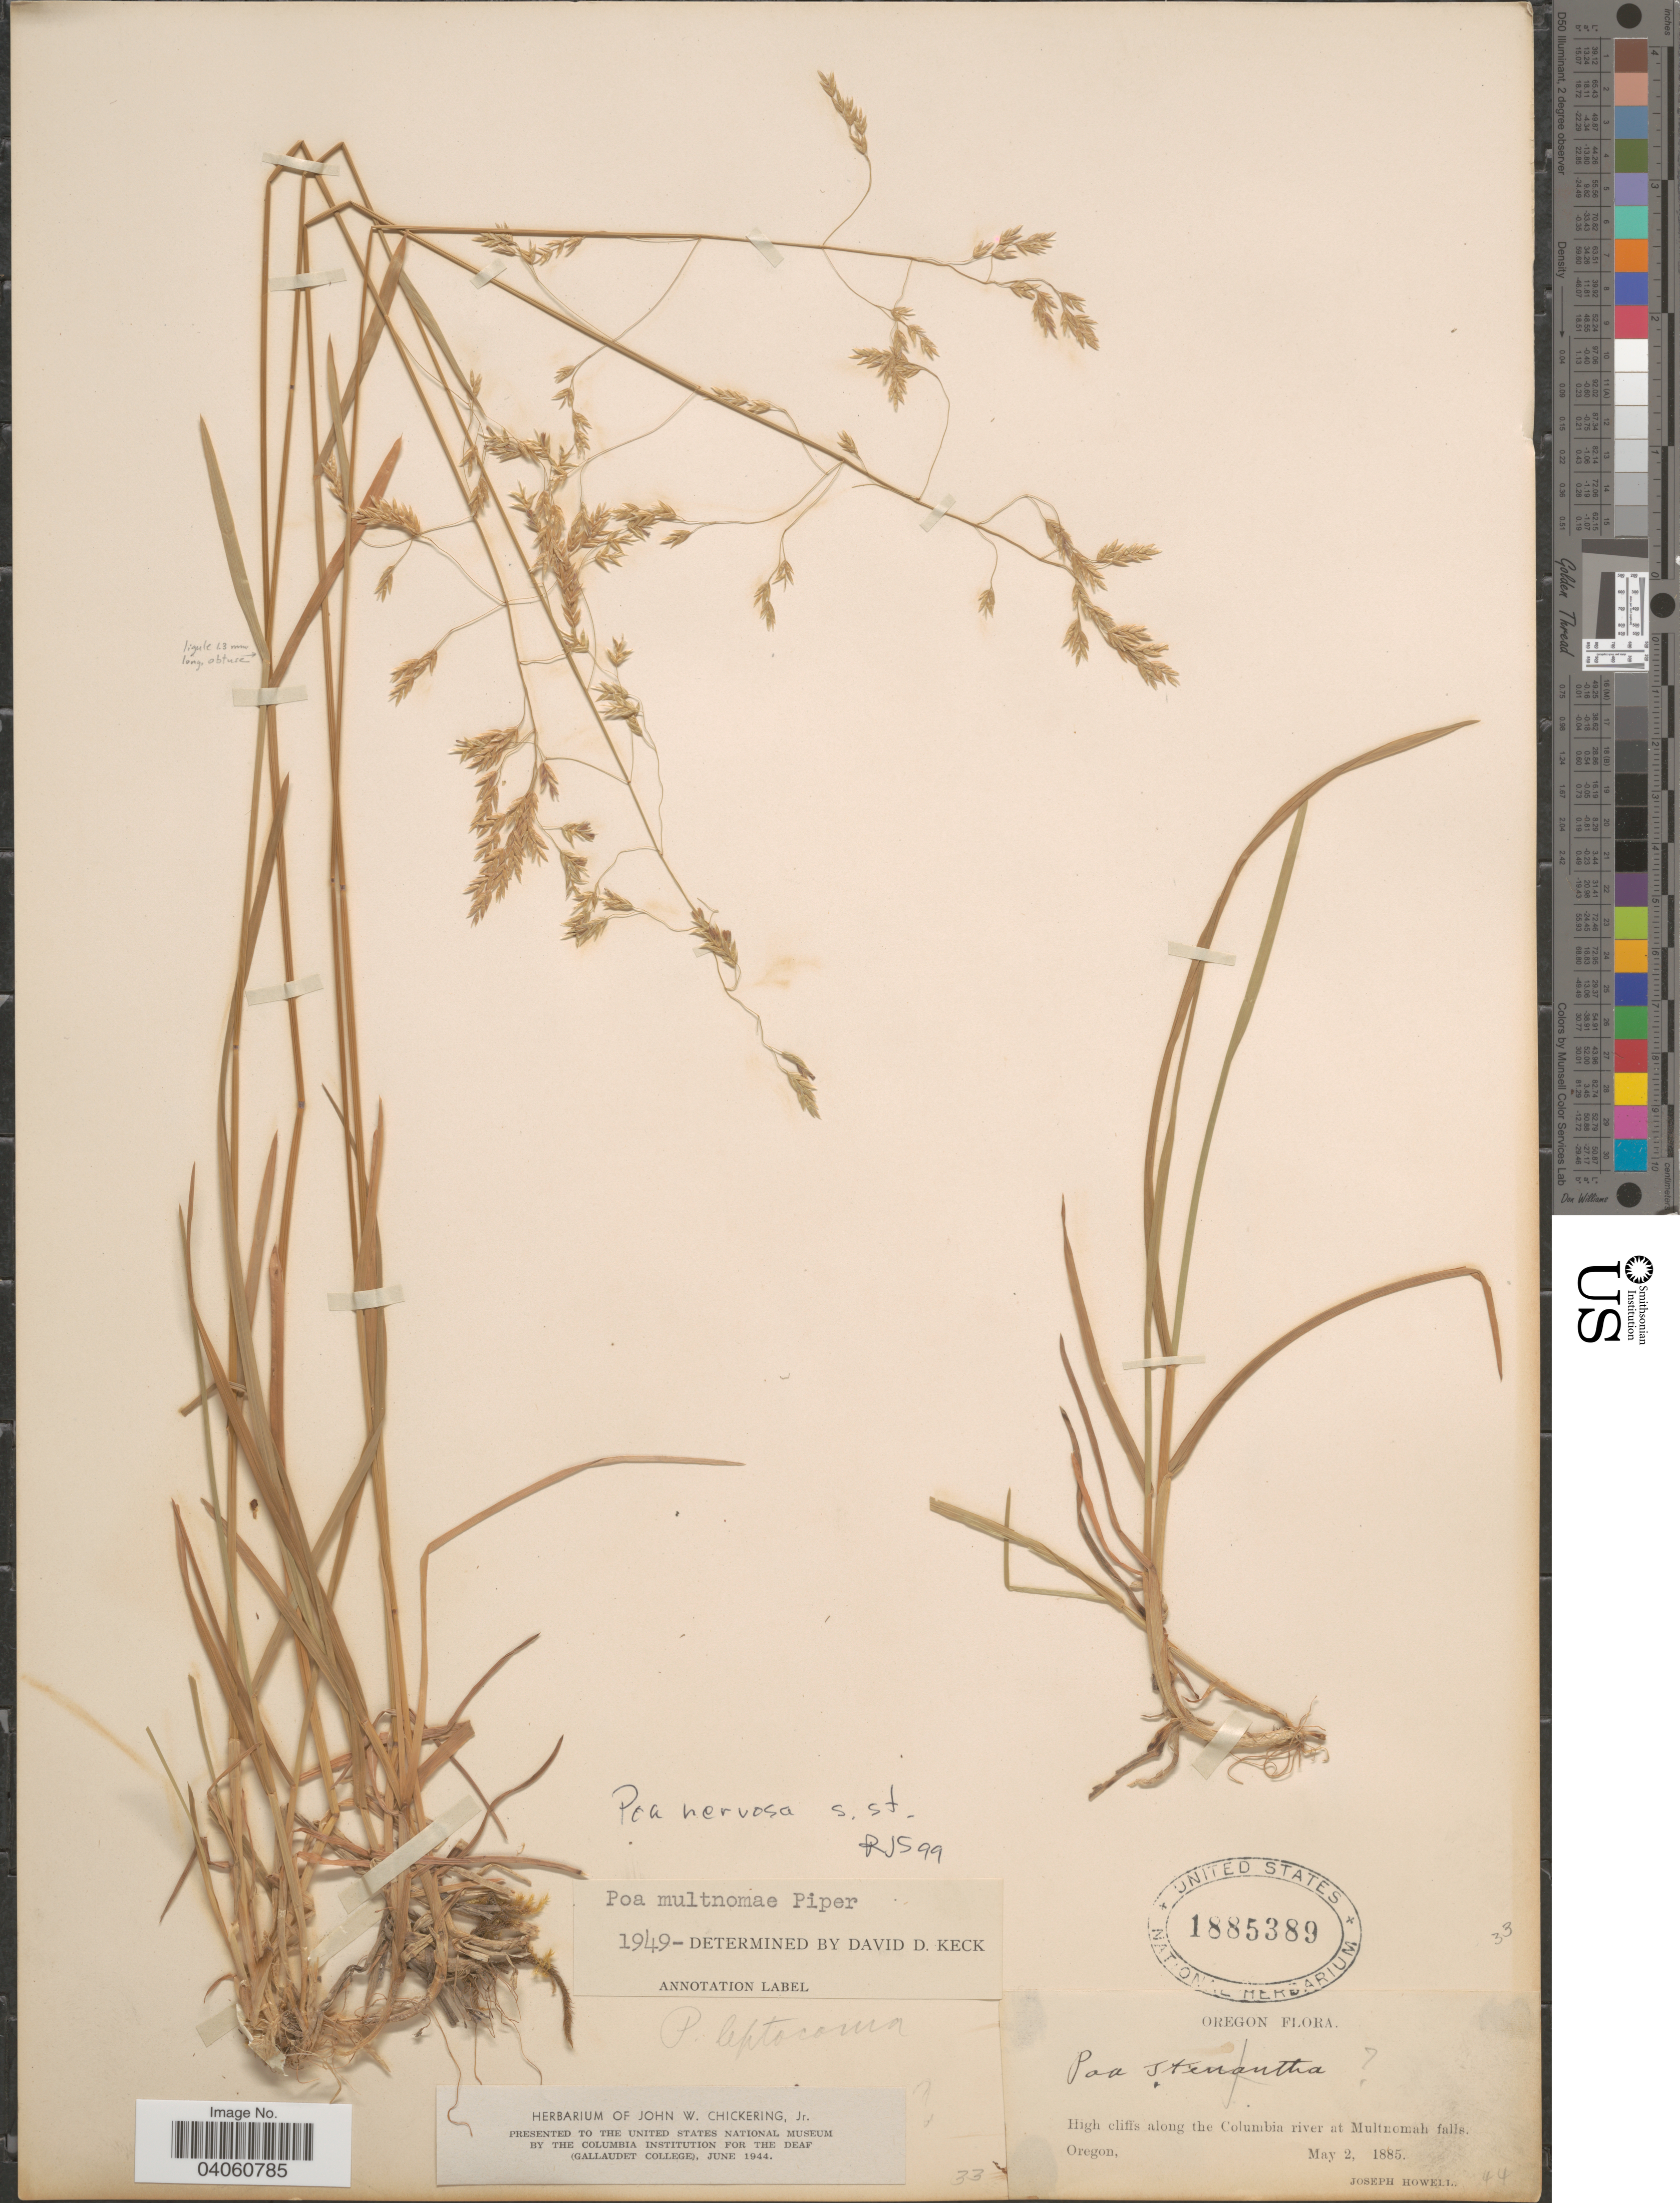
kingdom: Plantae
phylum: Tracheophyta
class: Liliopsida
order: Poales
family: Poaceae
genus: Poa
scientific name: Poa nervosa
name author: (Hook.) Vasey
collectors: J. Howell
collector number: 44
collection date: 1885-05-02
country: United States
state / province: Oregon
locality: High cliffs along the Columbia river at Multnomah falls.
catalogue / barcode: US 1885389